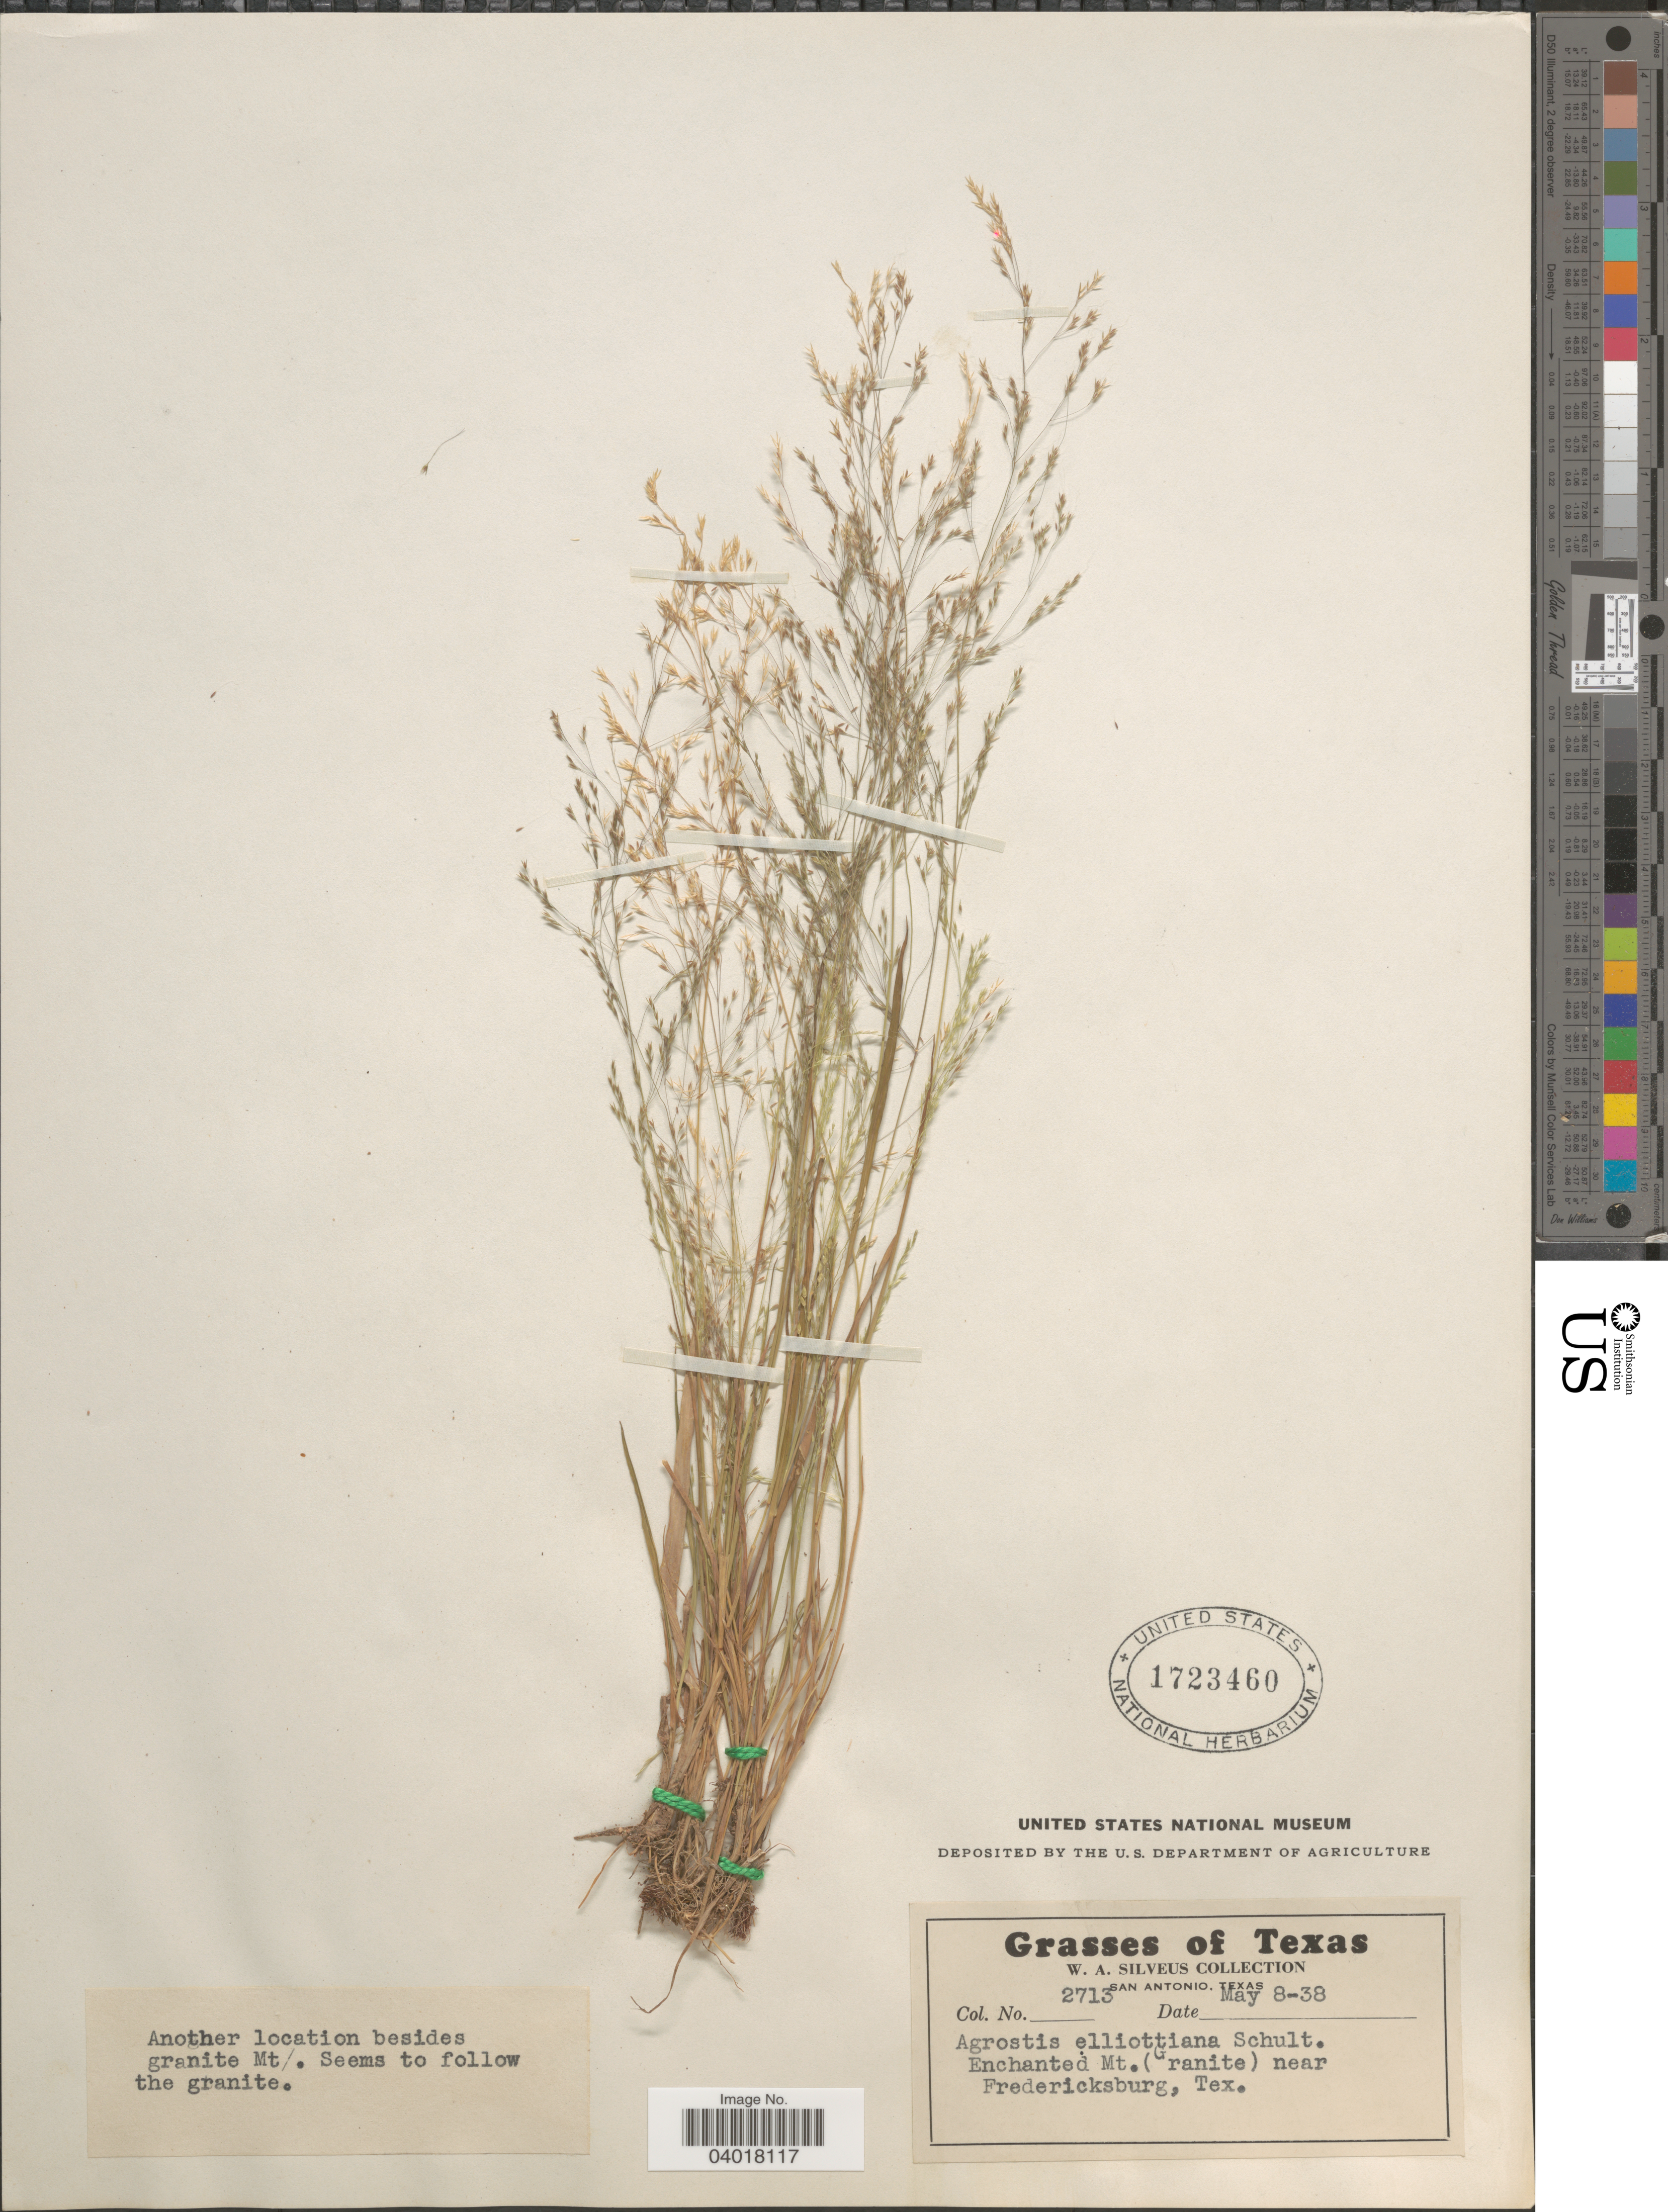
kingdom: Plantae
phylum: Tracheophyta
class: Liliopsida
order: Poales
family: Poaceae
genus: Agrostis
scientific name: Agrostis elliottiana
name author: Schult.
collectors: W. Silveus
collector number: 2713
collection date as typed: Transcribed d/m/y: 8/5/38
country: United States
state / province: Texas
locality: Enchanted Mt. (Granite) near Fredericksburg.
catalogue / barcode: US 1723460